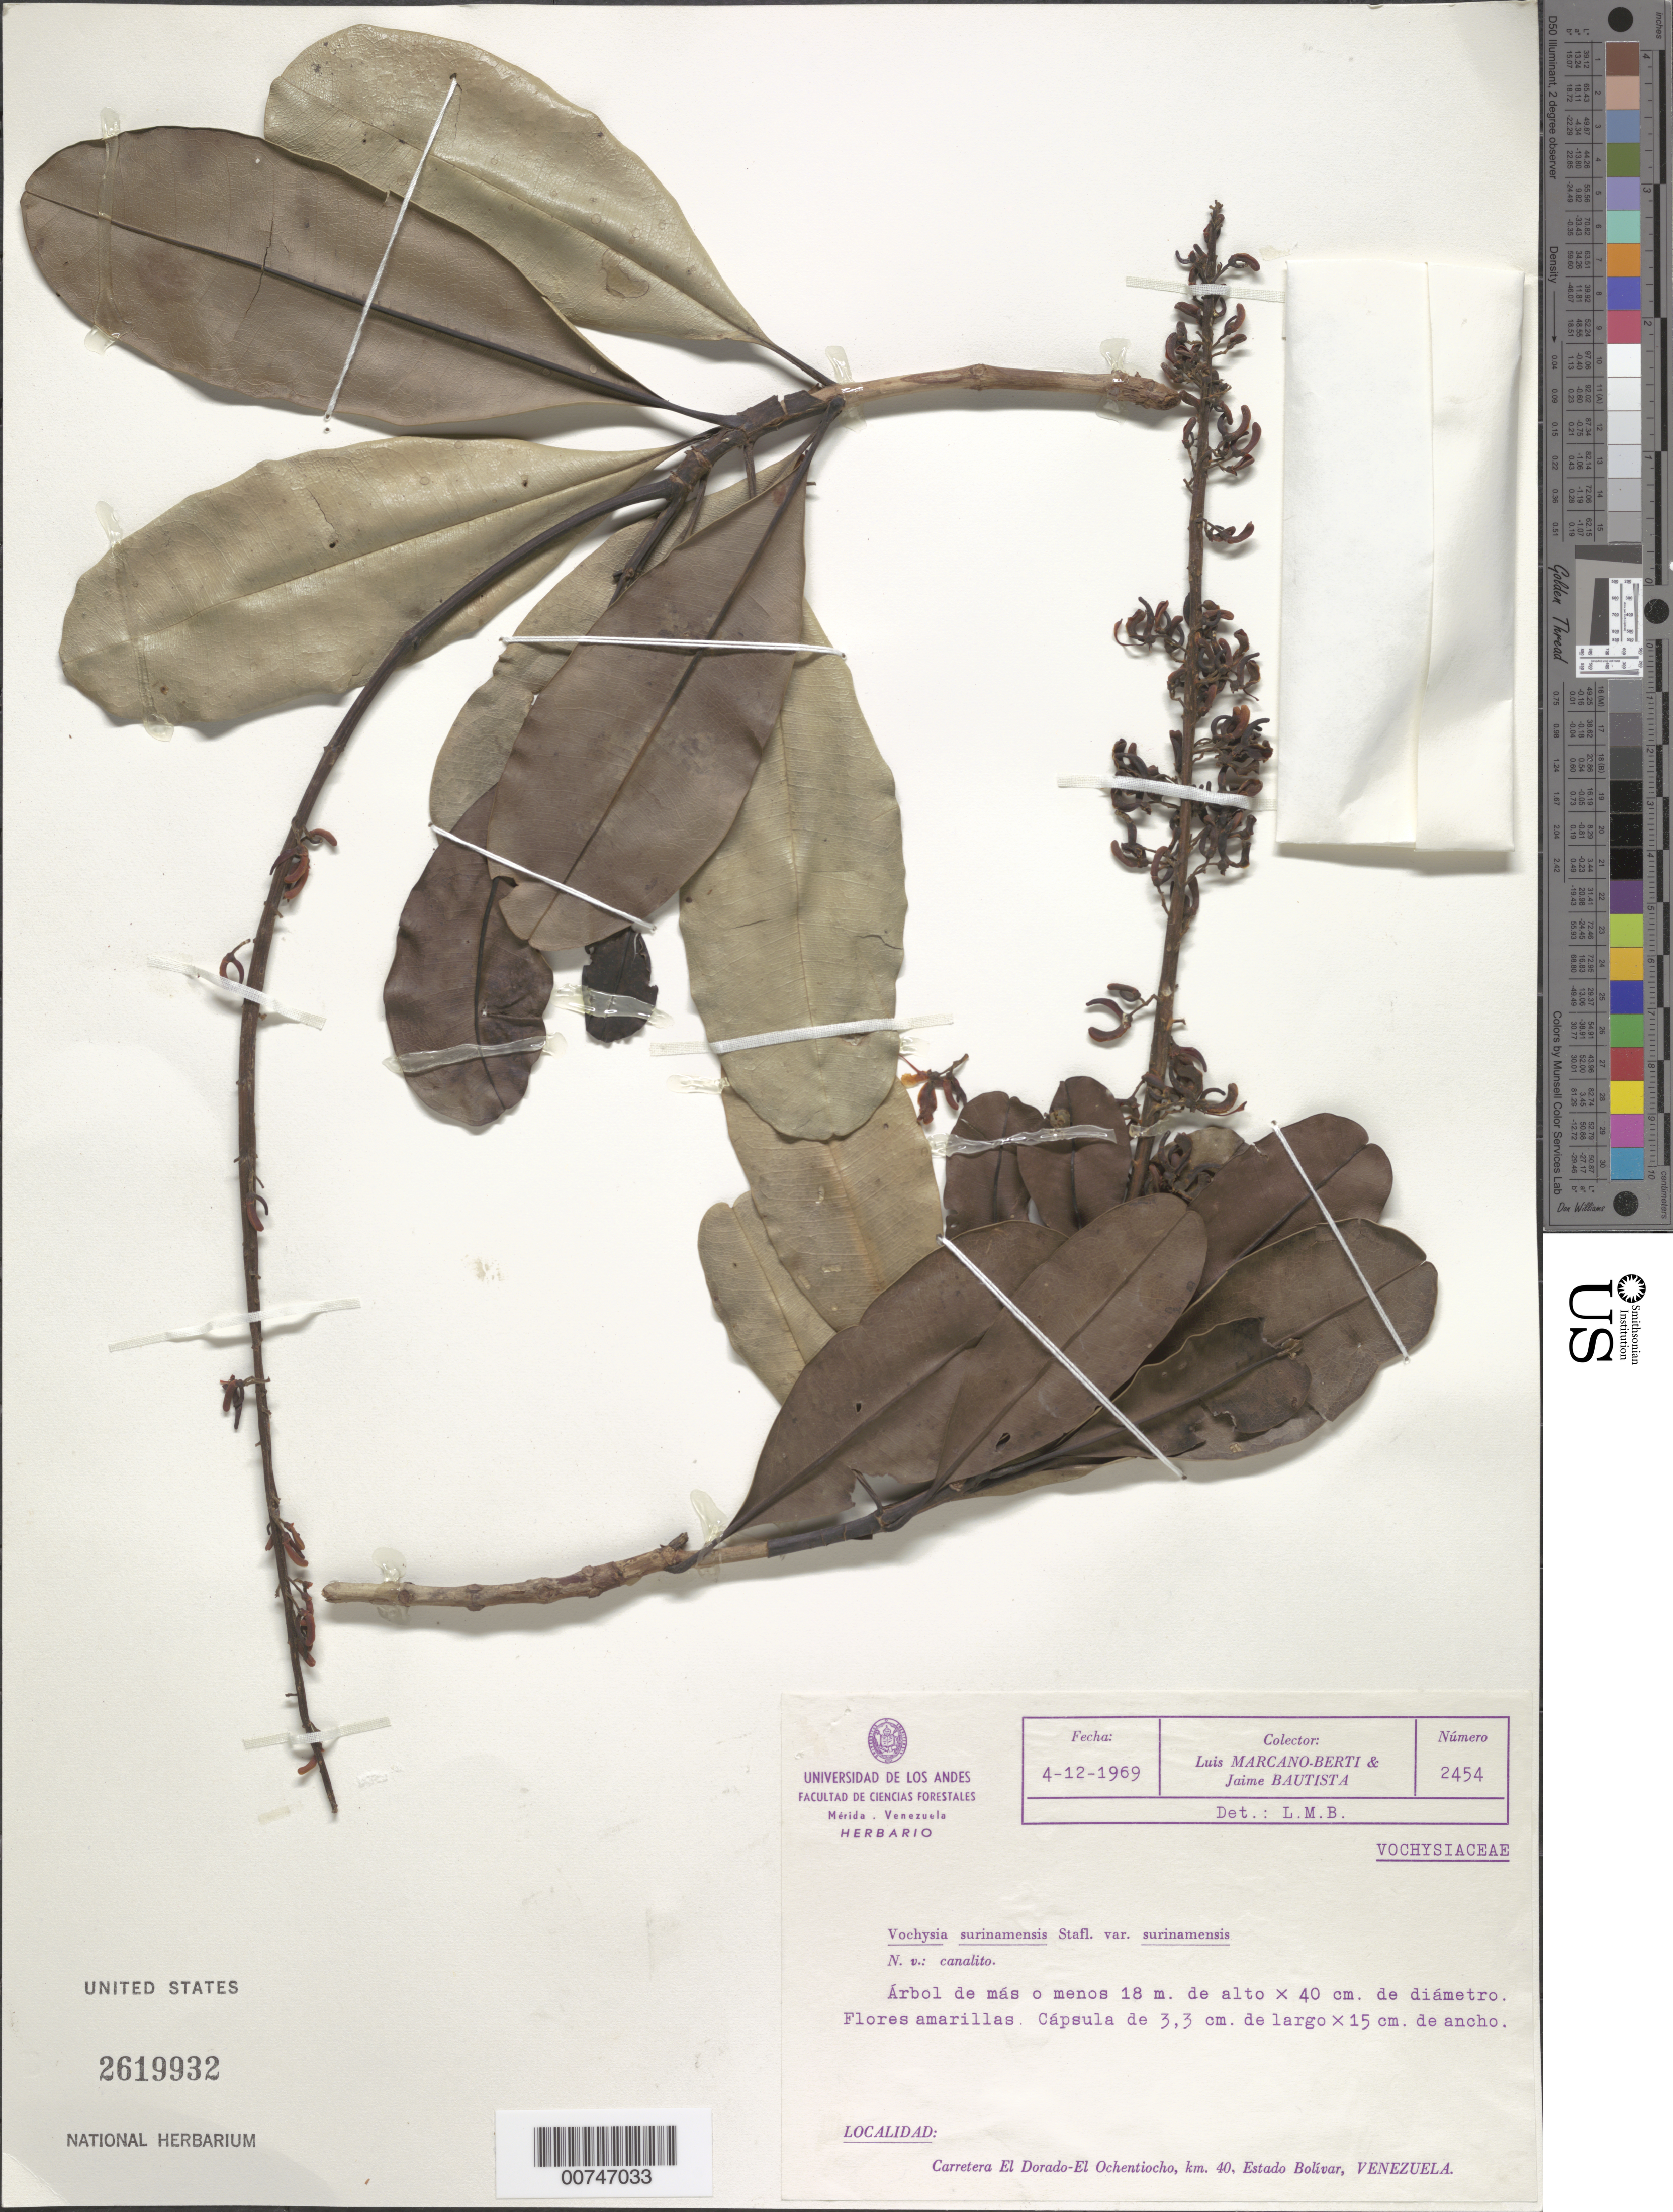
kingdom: Plantae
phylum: Tracheophyta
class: Magnoliopsida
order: Myrtales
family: Vochysiaceae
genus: Vochysia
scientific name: Vochysia surinamensis var. surinamensis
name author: Stafleu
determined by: Marcano-Berti, L.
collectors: L. Marcano-Berti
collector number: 2454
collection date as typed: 4-Dec-69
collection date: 1969-12-04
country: Venezuela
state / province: Bolívar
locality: Carretera El Dorado - El Ochentiocho, km 40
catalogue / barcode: US 2619932